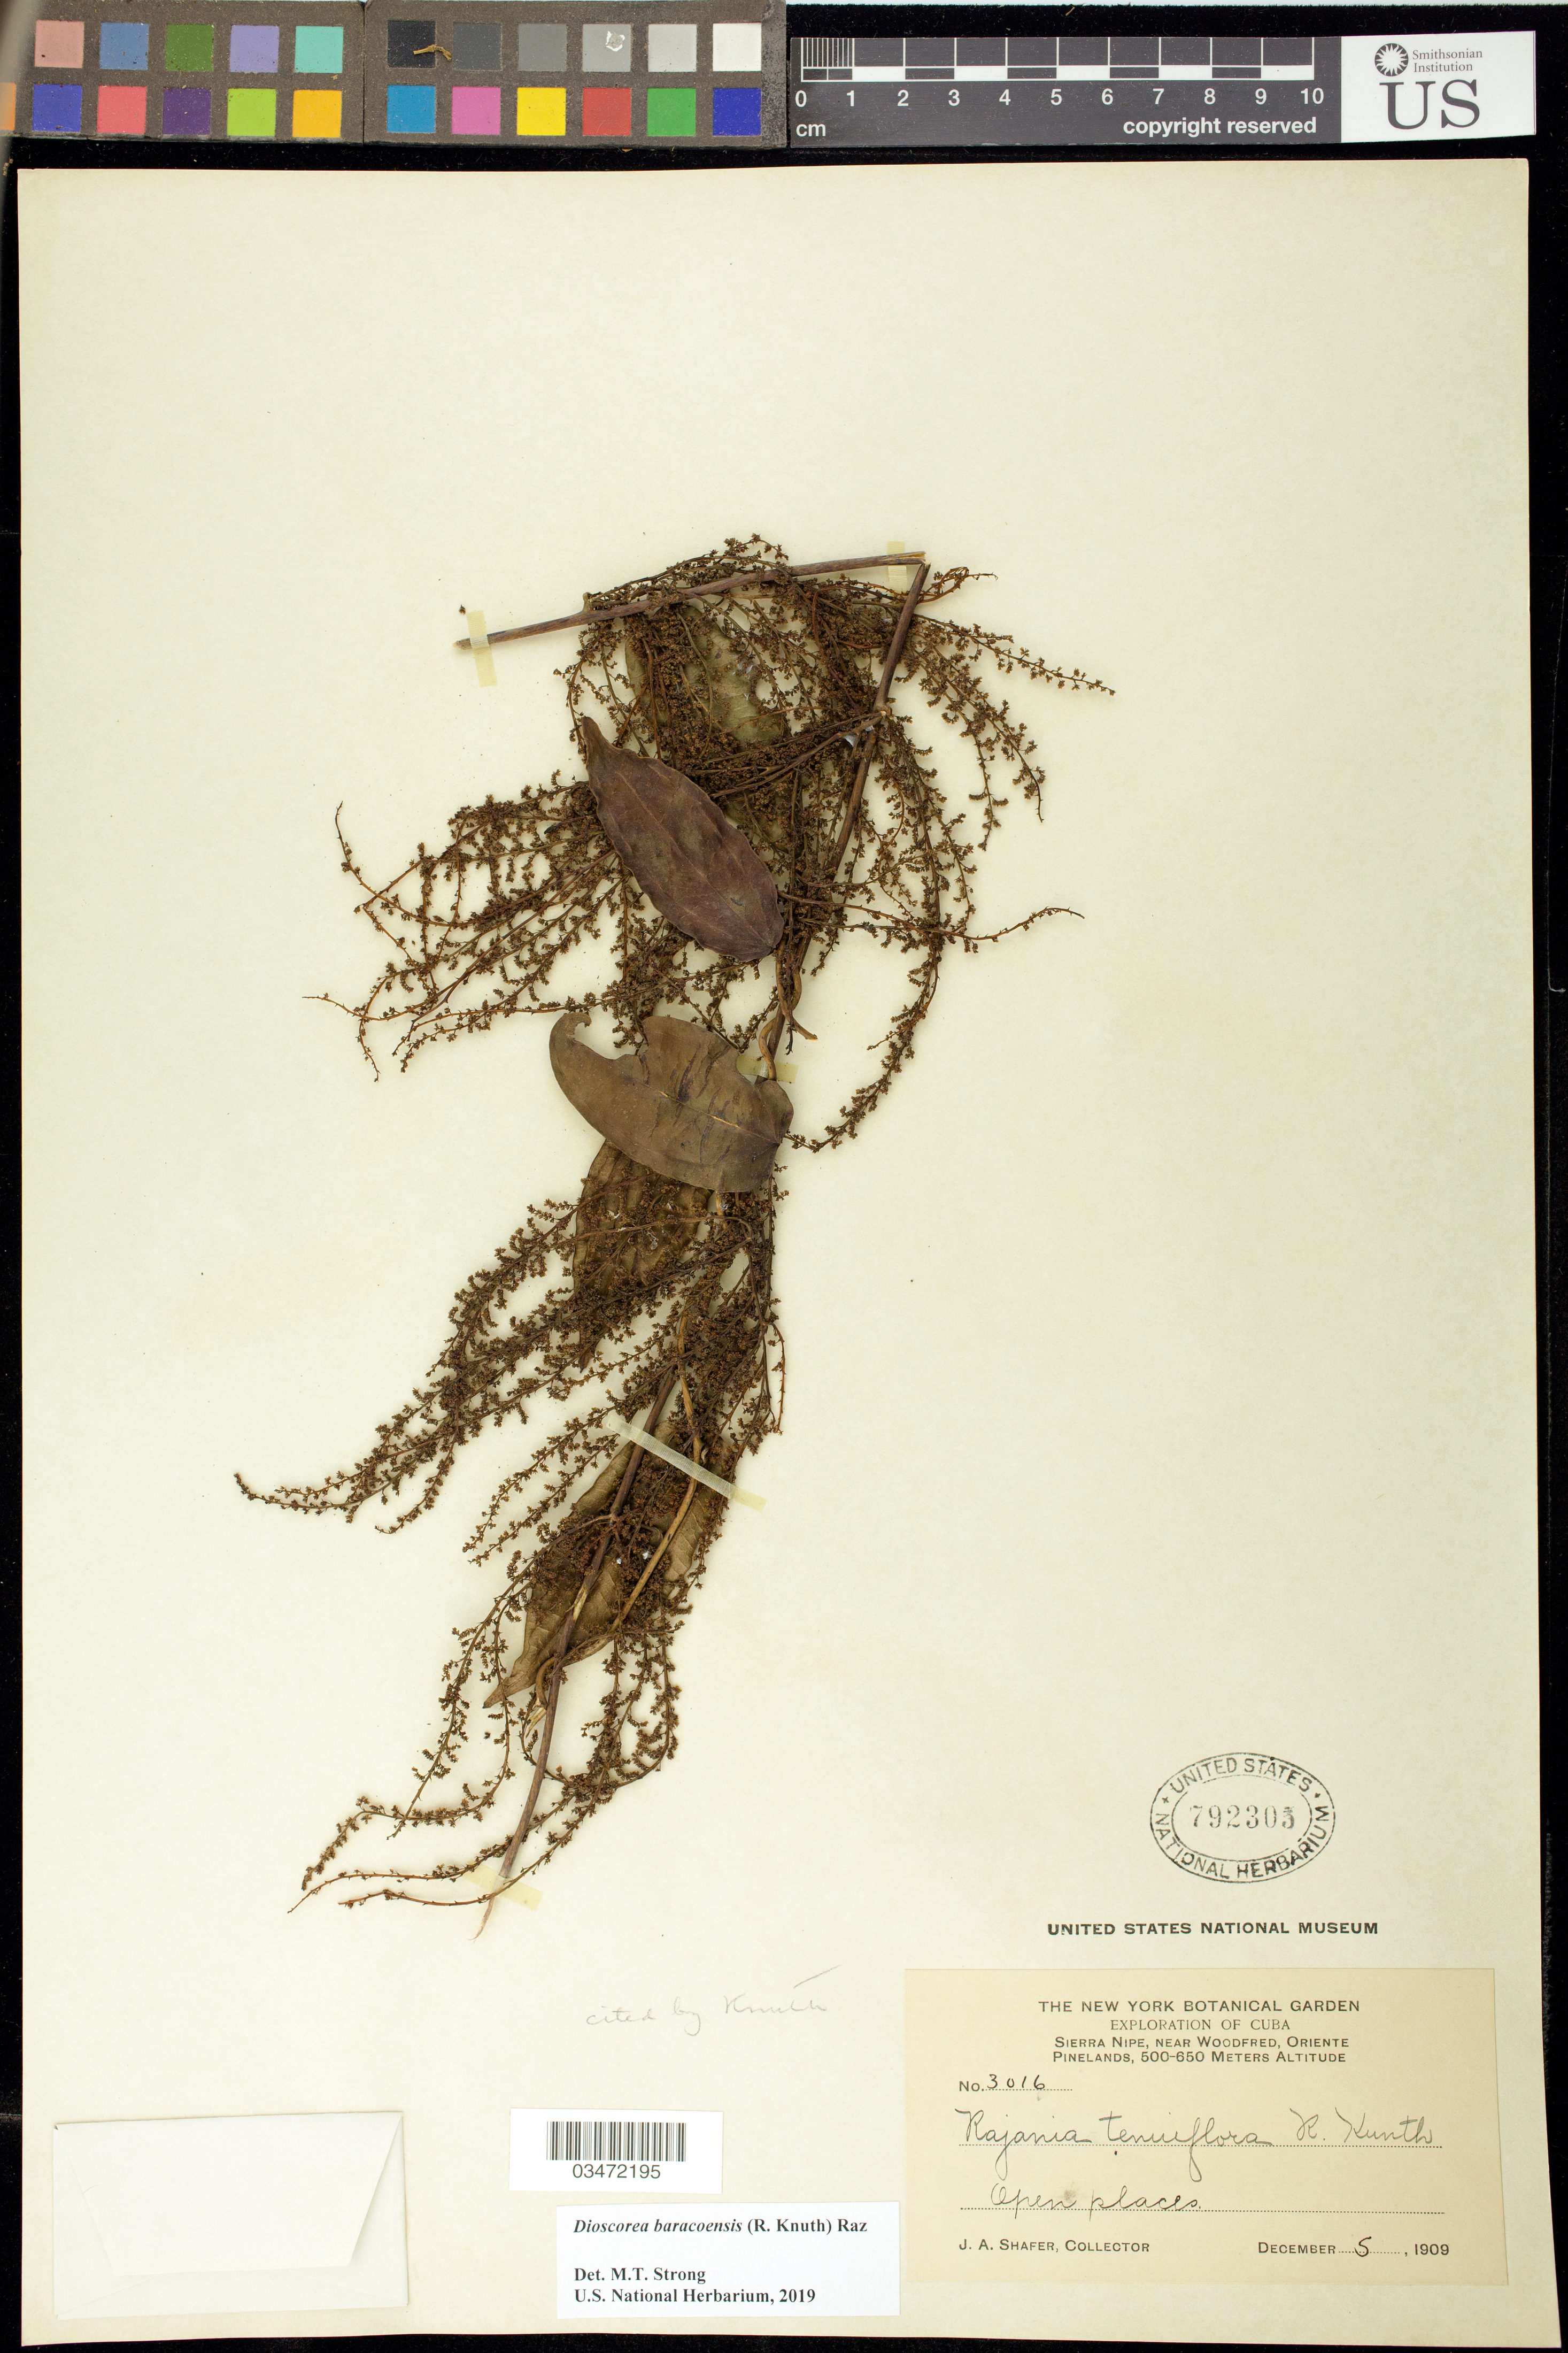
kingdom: Plantae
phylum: Tracheophyta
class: Liliopsida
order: Dioscoreales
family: Dioscoreaceae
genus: Dioscorea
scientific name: Dioscorea baracoensis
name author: (R. Knuth) Raz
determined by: Strong, M. T., (US), Smithsonian Institution - National Museum of Natural History (UNITED STATES)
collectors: J. A. Shafer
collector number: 3016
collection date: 1909-12-05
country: Cuba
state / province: Holguín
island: Cuba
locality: Oriente [Holguín]. Sierra Nipe, near Woodfred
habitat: Pinelands, open places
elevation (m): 500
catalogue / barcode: US 792305